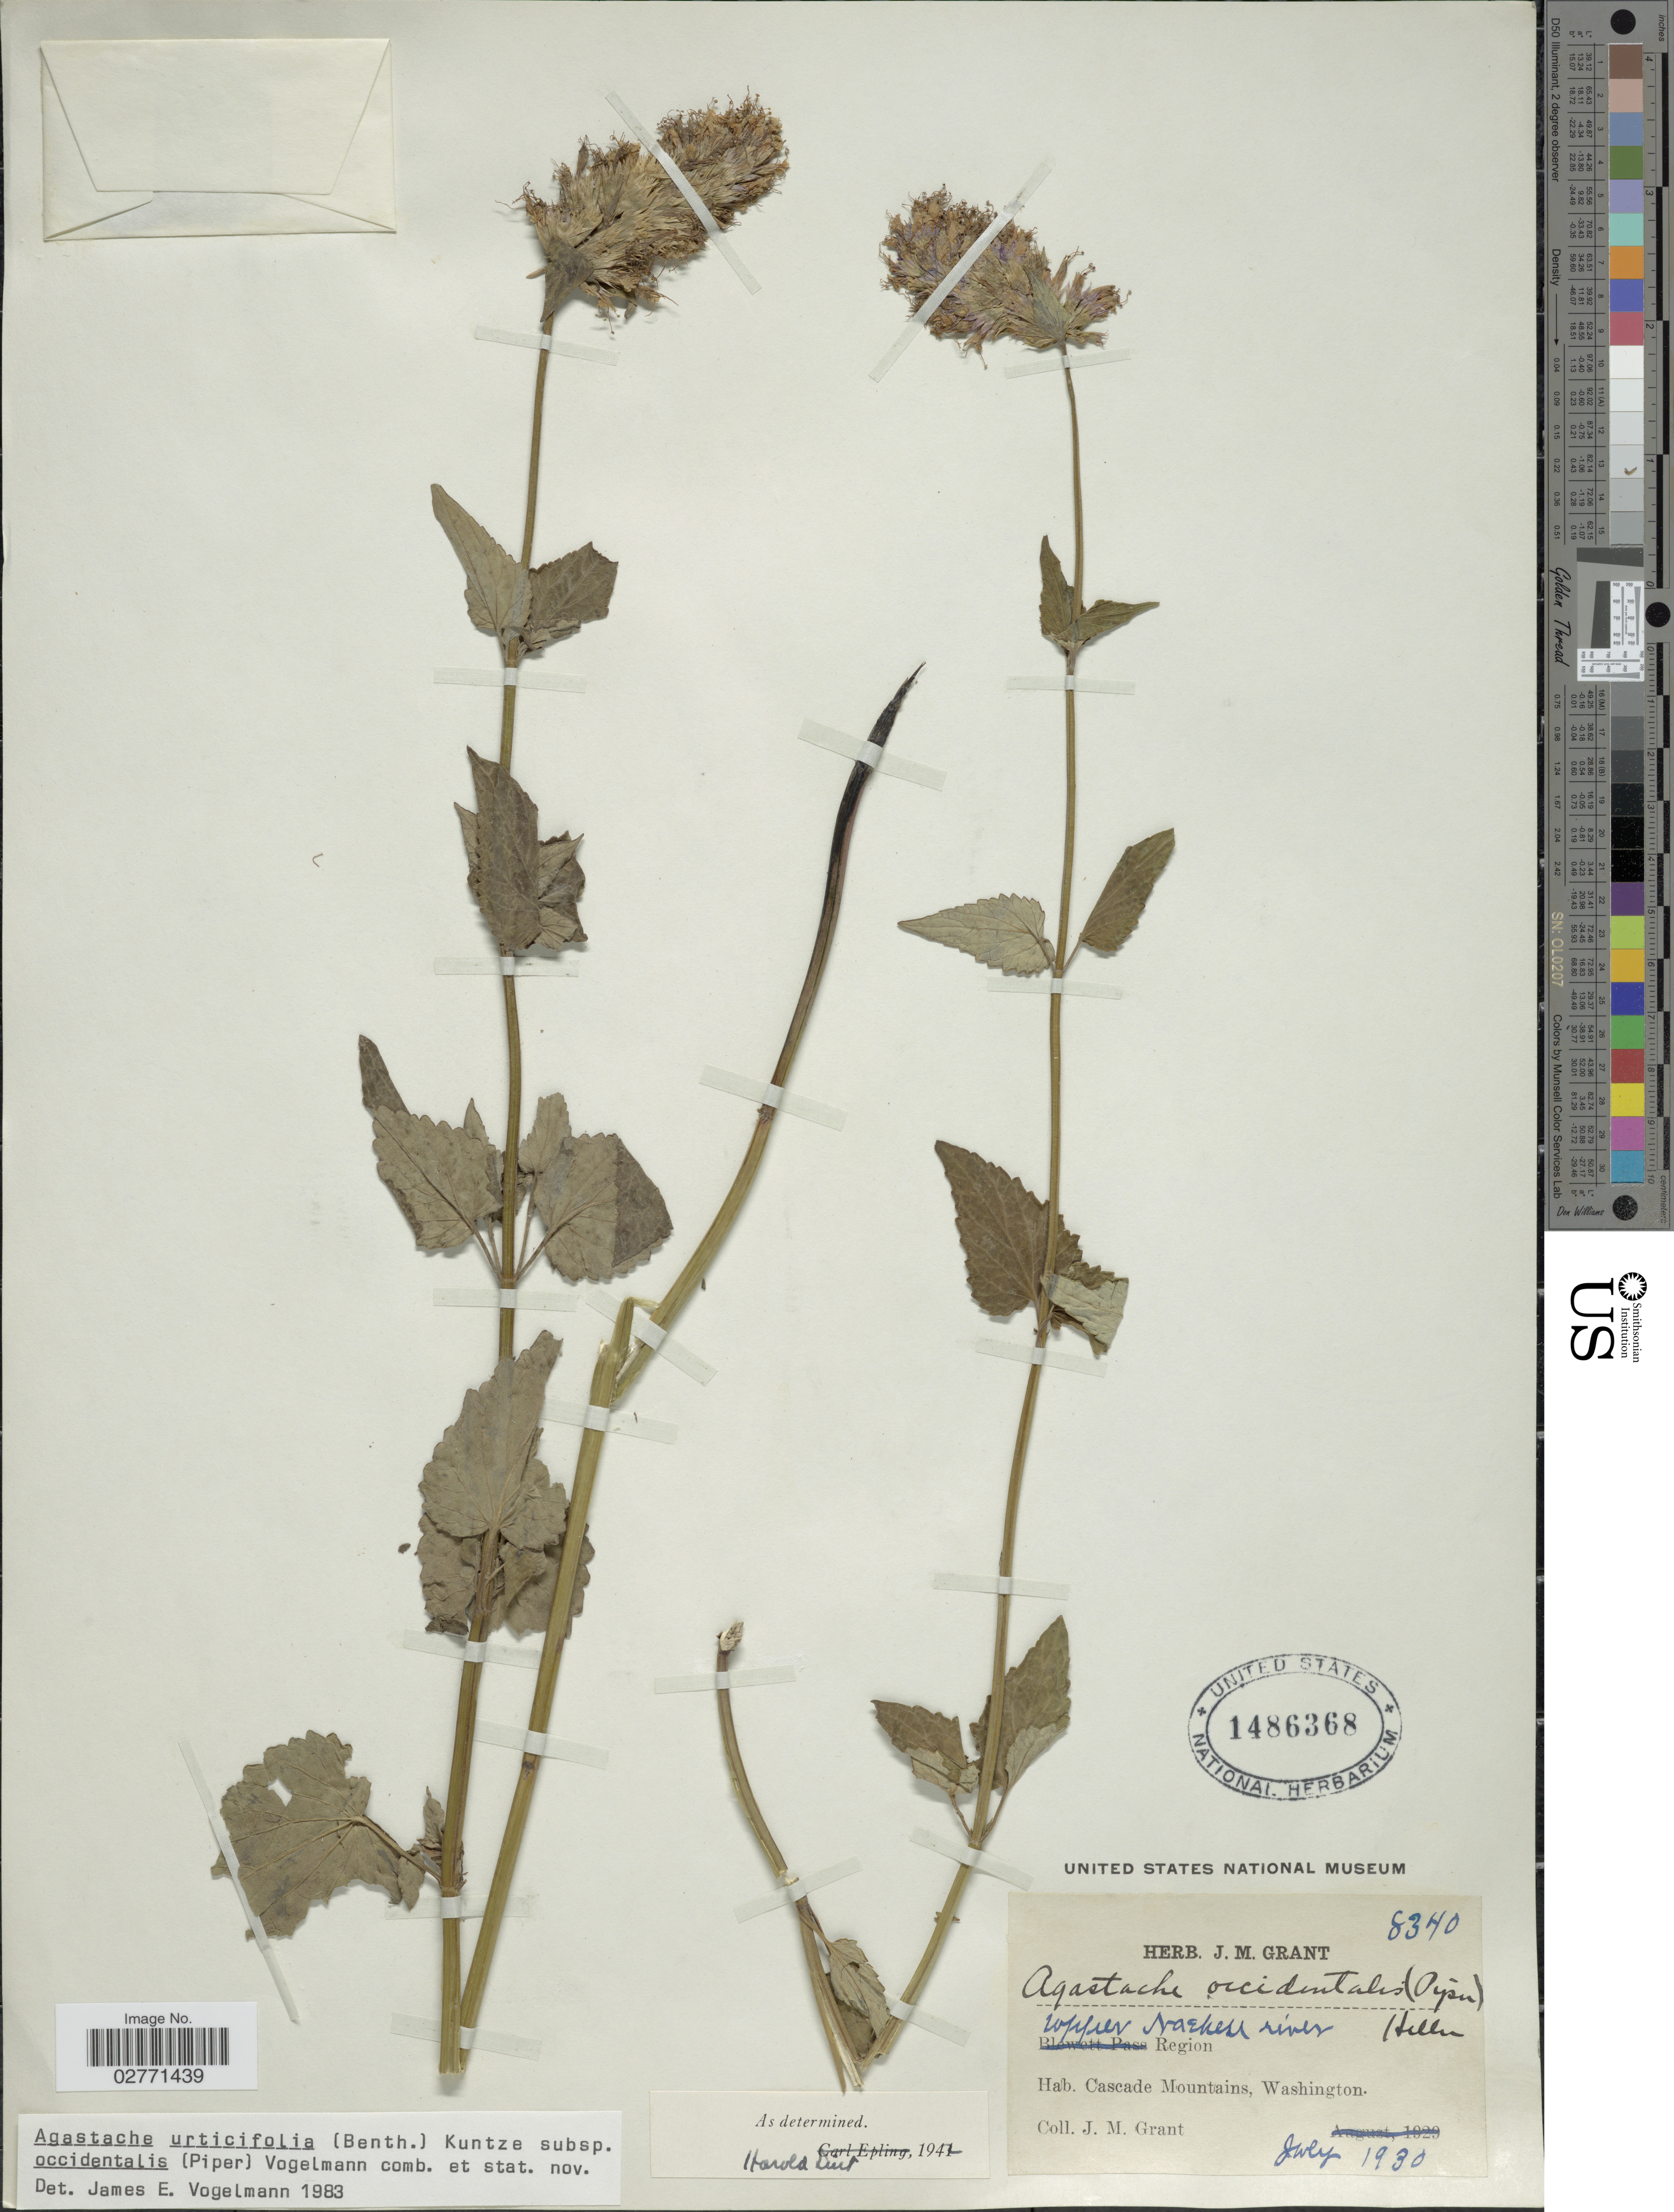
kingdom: Plantae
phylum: Tracheophyta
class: Magnoliopsida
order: Lamiales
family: Lamiaceae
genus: Agastache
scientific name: Agastache urticifolia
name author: (Benth.) Kuntze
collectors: J. M. Grant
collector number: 8340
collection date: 1930-07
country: United States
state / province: Washington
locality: Upper Naches River. Cascade Mountains.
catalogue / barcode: US 1486368